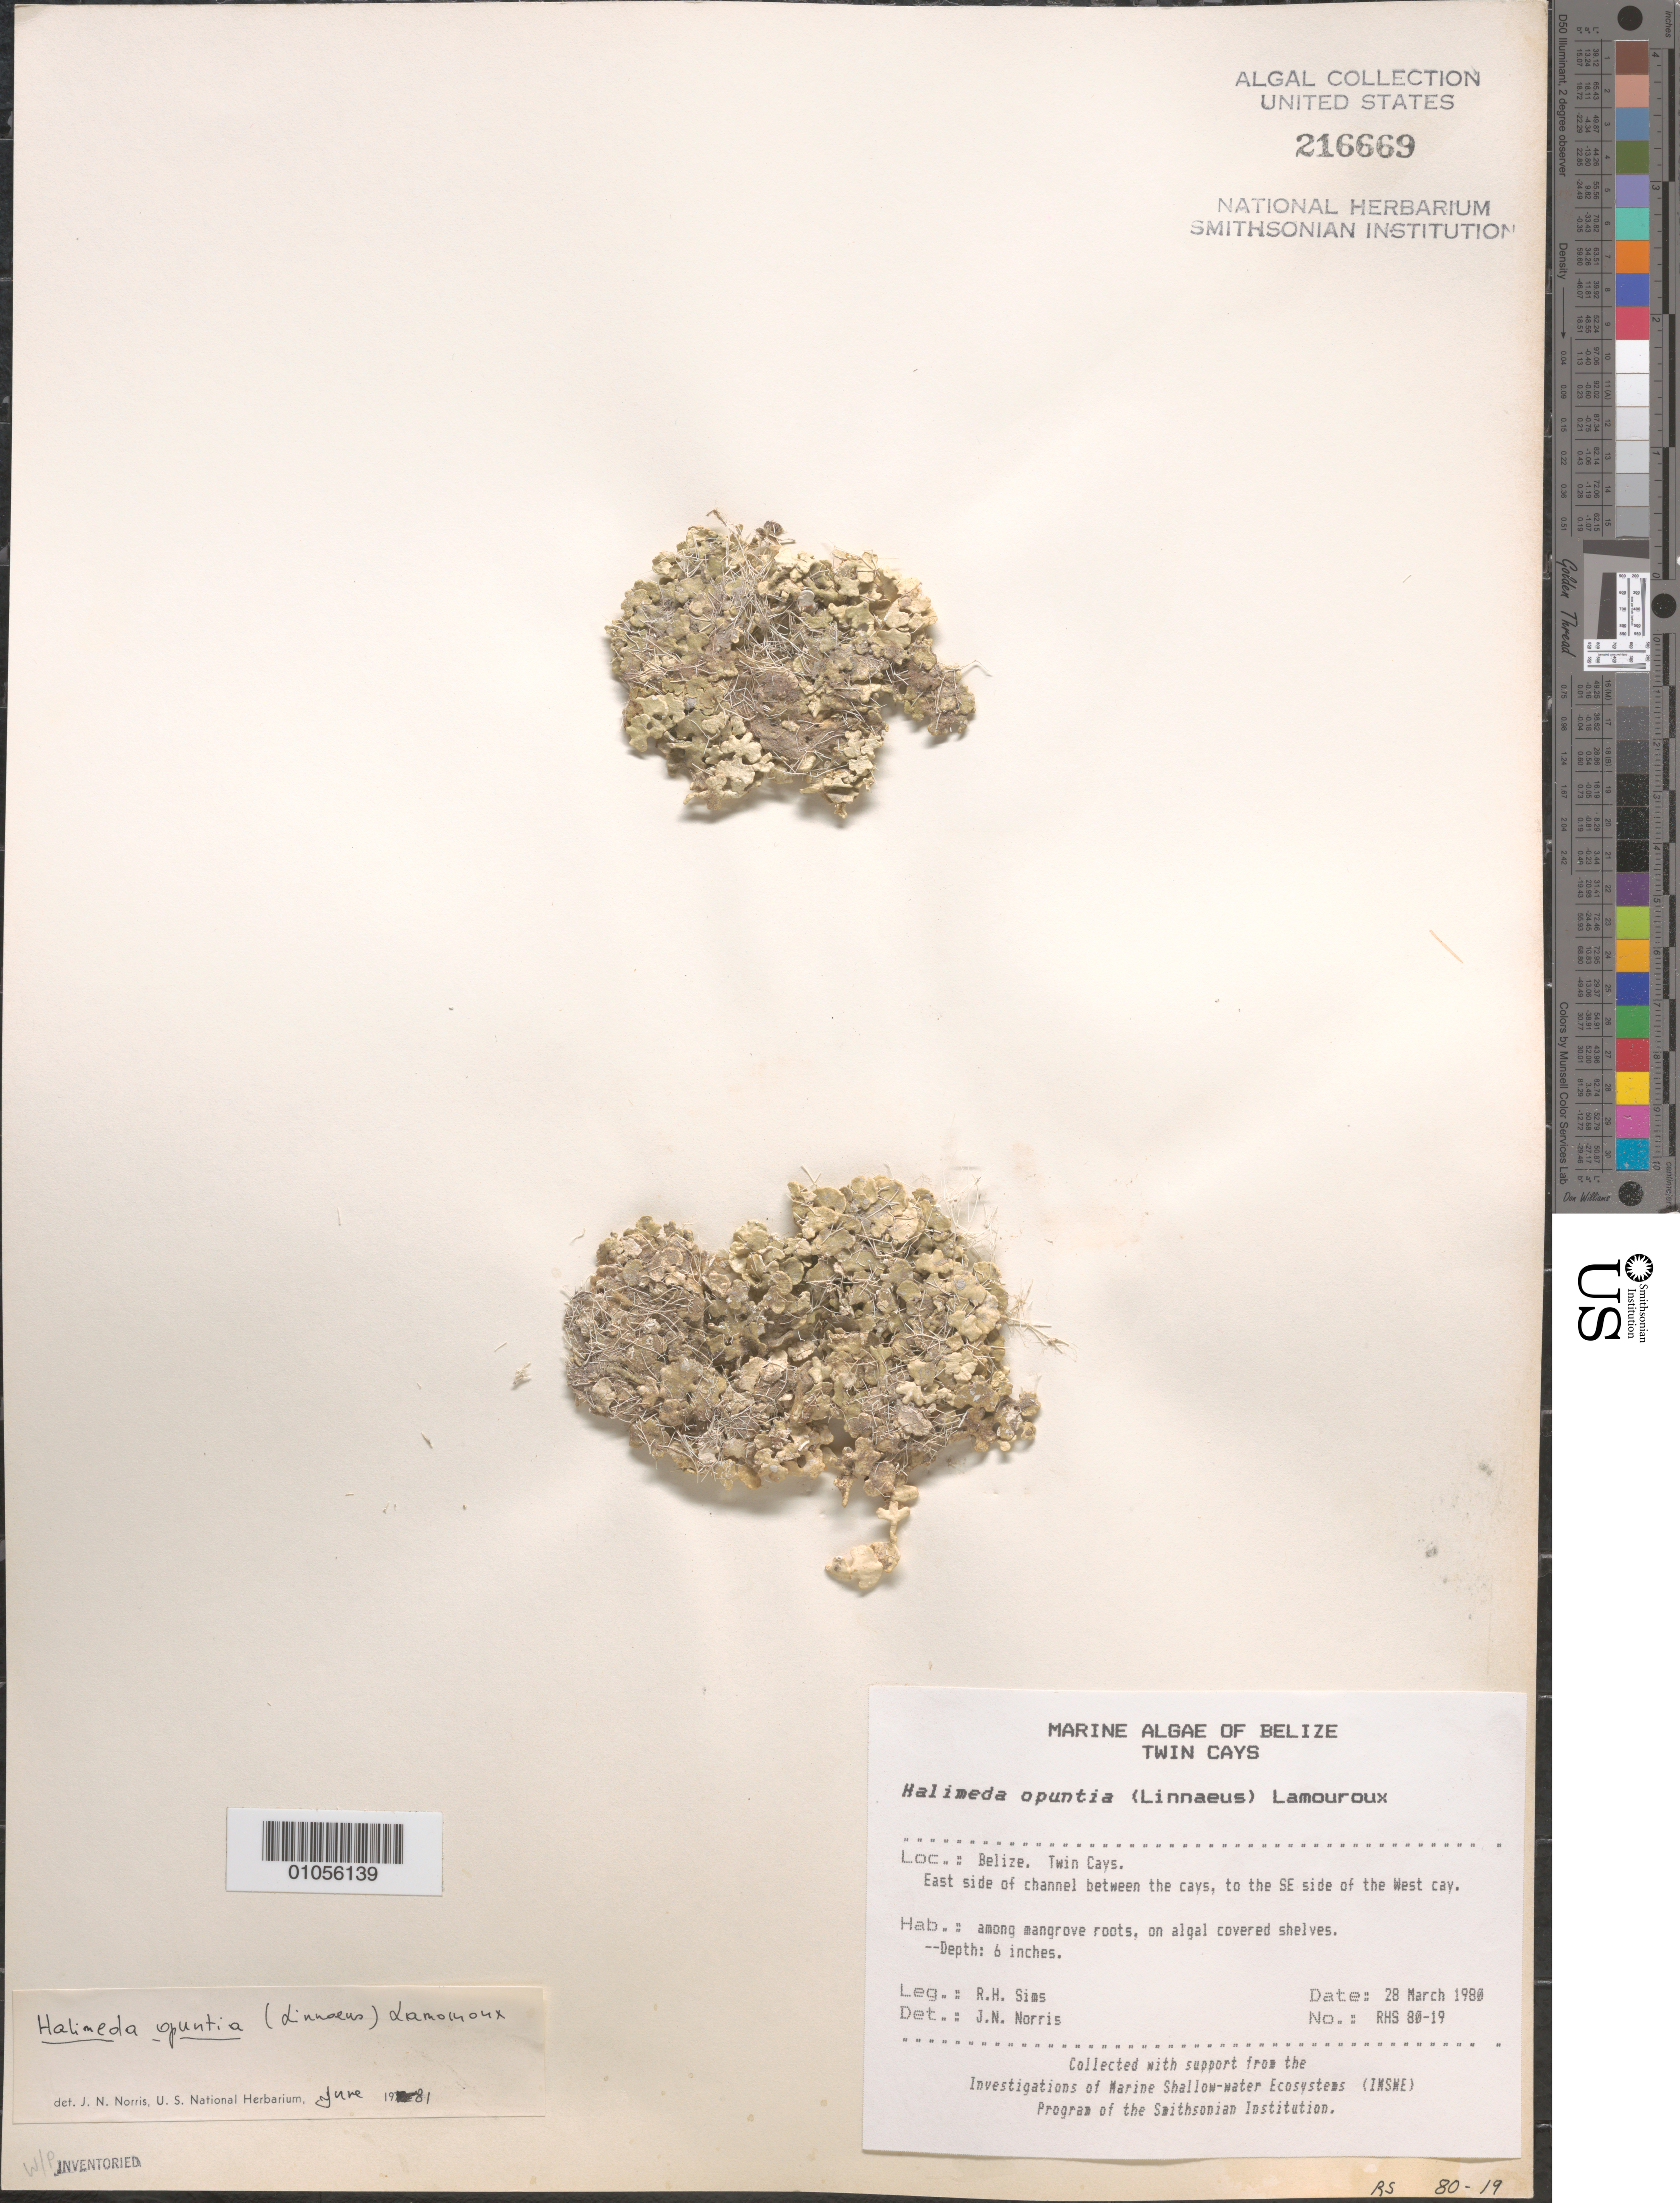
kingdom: Plantae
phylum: Chlorophyta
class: Ulvophyceae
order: Bryopsidales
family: Halimedaceae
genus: Halimeda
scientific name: Halimeda opuntia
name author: (L.) J.V.Lamouroux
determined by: Norris, James N.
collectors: R. H. Sims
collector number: RHS 80-19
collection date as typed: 28 Mar 1980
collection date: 1980-03-28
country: Belize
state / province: Stann Creek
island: West Cay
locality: East side of channel between Twin Cays, to southeast side of West Cay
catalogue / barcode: US 216669